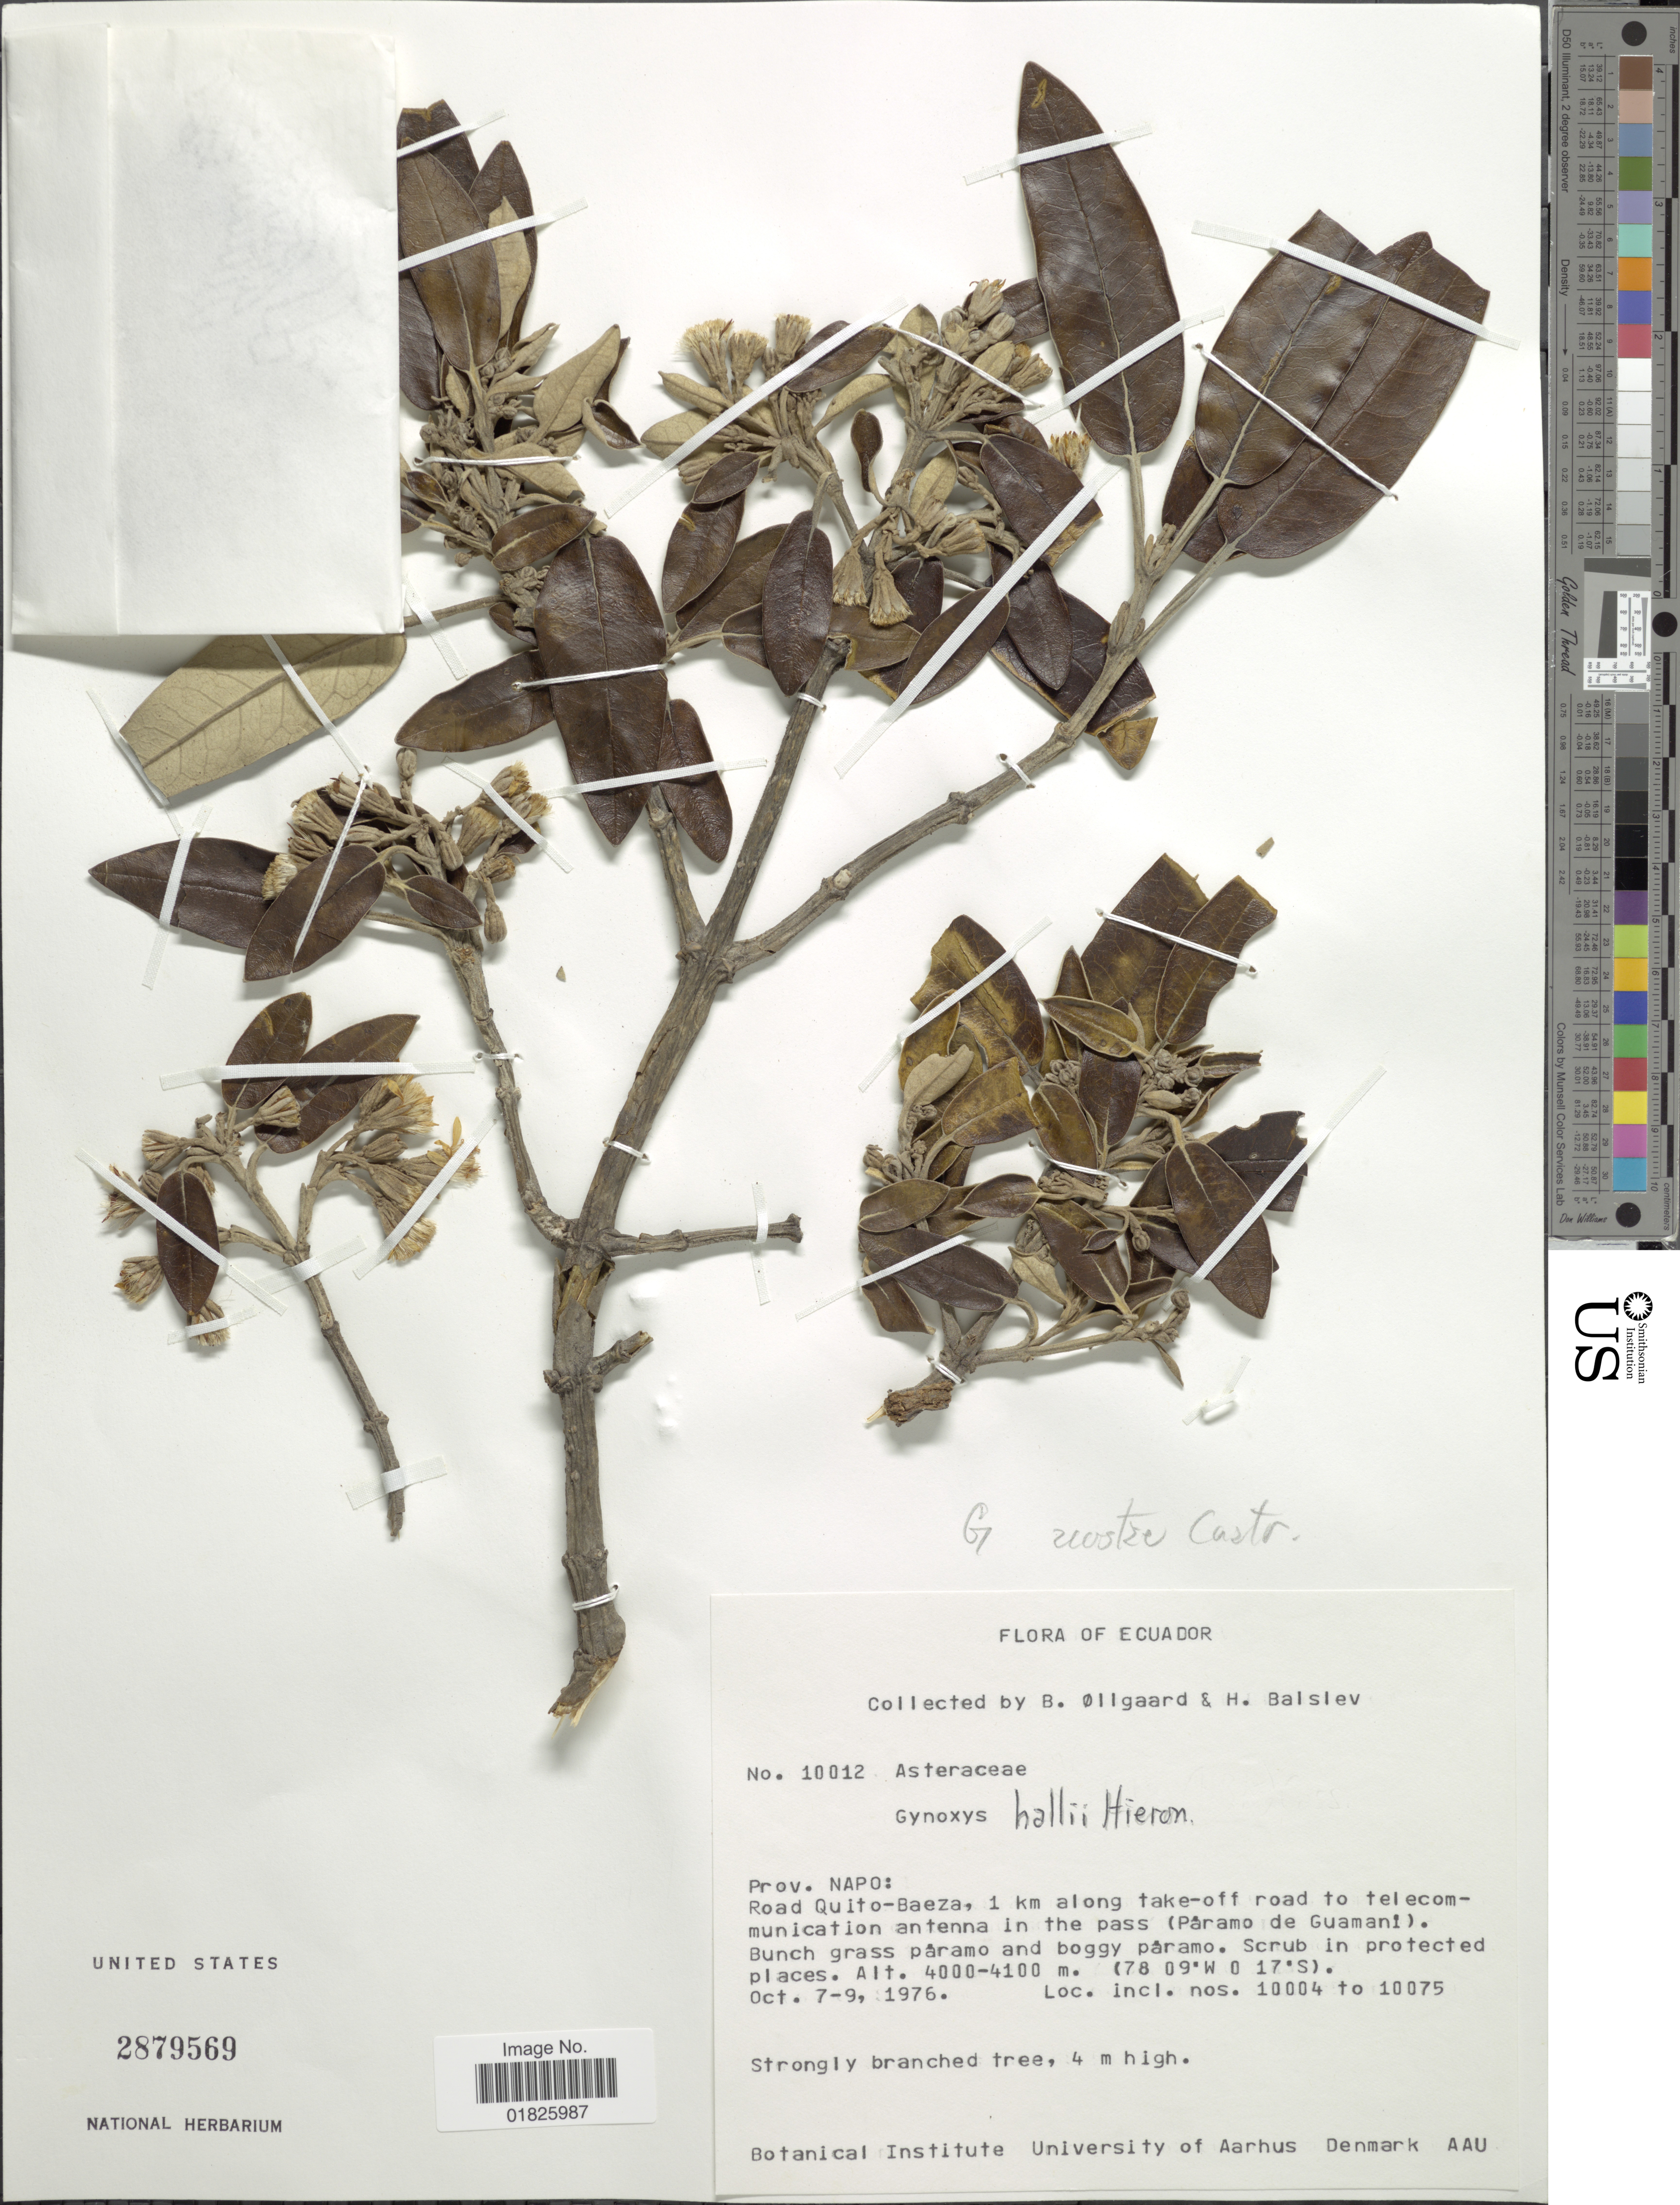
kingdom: Plantae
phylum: Tracheophyta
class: Magnoliopsida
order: Asterales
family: Asteraceae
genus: Gynoxys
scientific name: Gynoxys acostae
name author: Cuatrec.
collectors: B. Øllgaard & H. Balslev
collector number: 10012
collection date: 1976-10-07/1976-10-09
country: Ecuador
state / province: Napo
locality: Road Quito-Baeza, 1 km along take-off road to telecommunication antenna in the pass (Paramo de Guamani)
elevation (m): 4000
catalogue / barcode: US 2879569